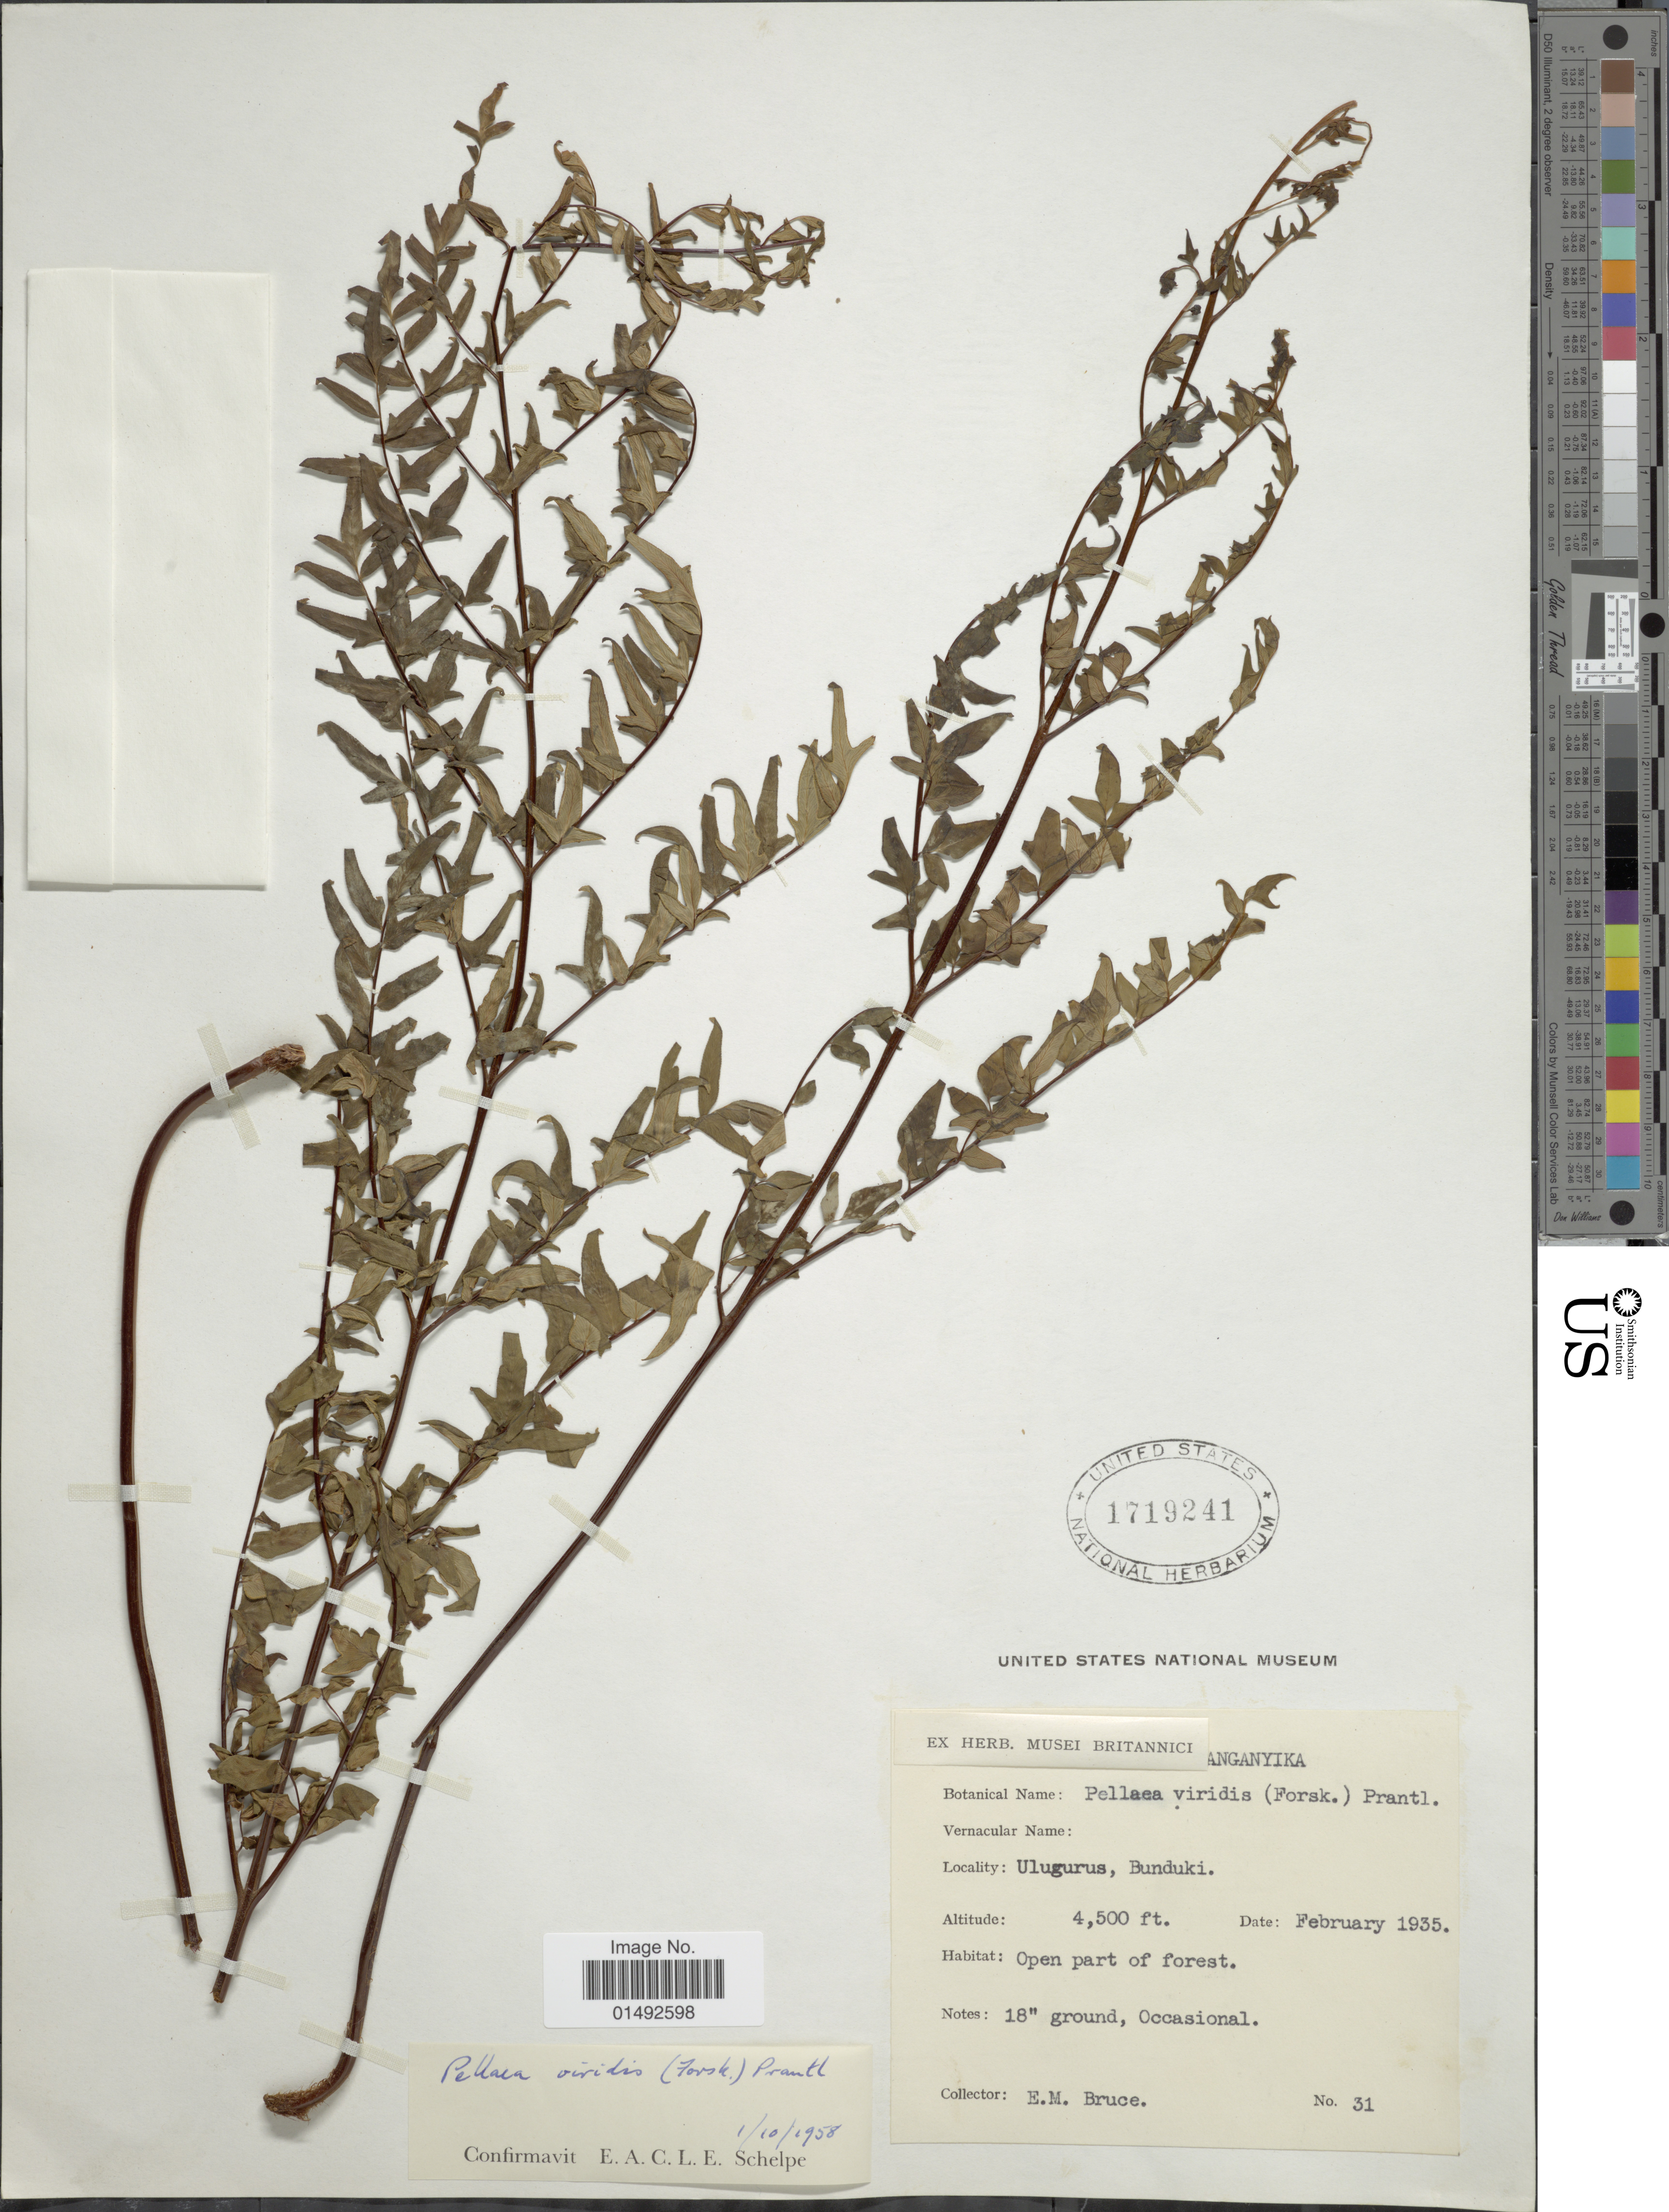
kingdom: Plantae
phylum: Tracheophyta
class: Polypodiopsida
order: Polypodiales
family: Pteridaceae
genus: Pellaea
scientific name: Pellaea viridis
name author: (Forssk.) Prantl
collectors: E. Bruce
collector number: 31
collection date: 1935-02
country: Tanzania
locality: Tanganyika, Ulugurus, Bunduki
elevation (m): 1372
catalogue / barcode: US 1719241